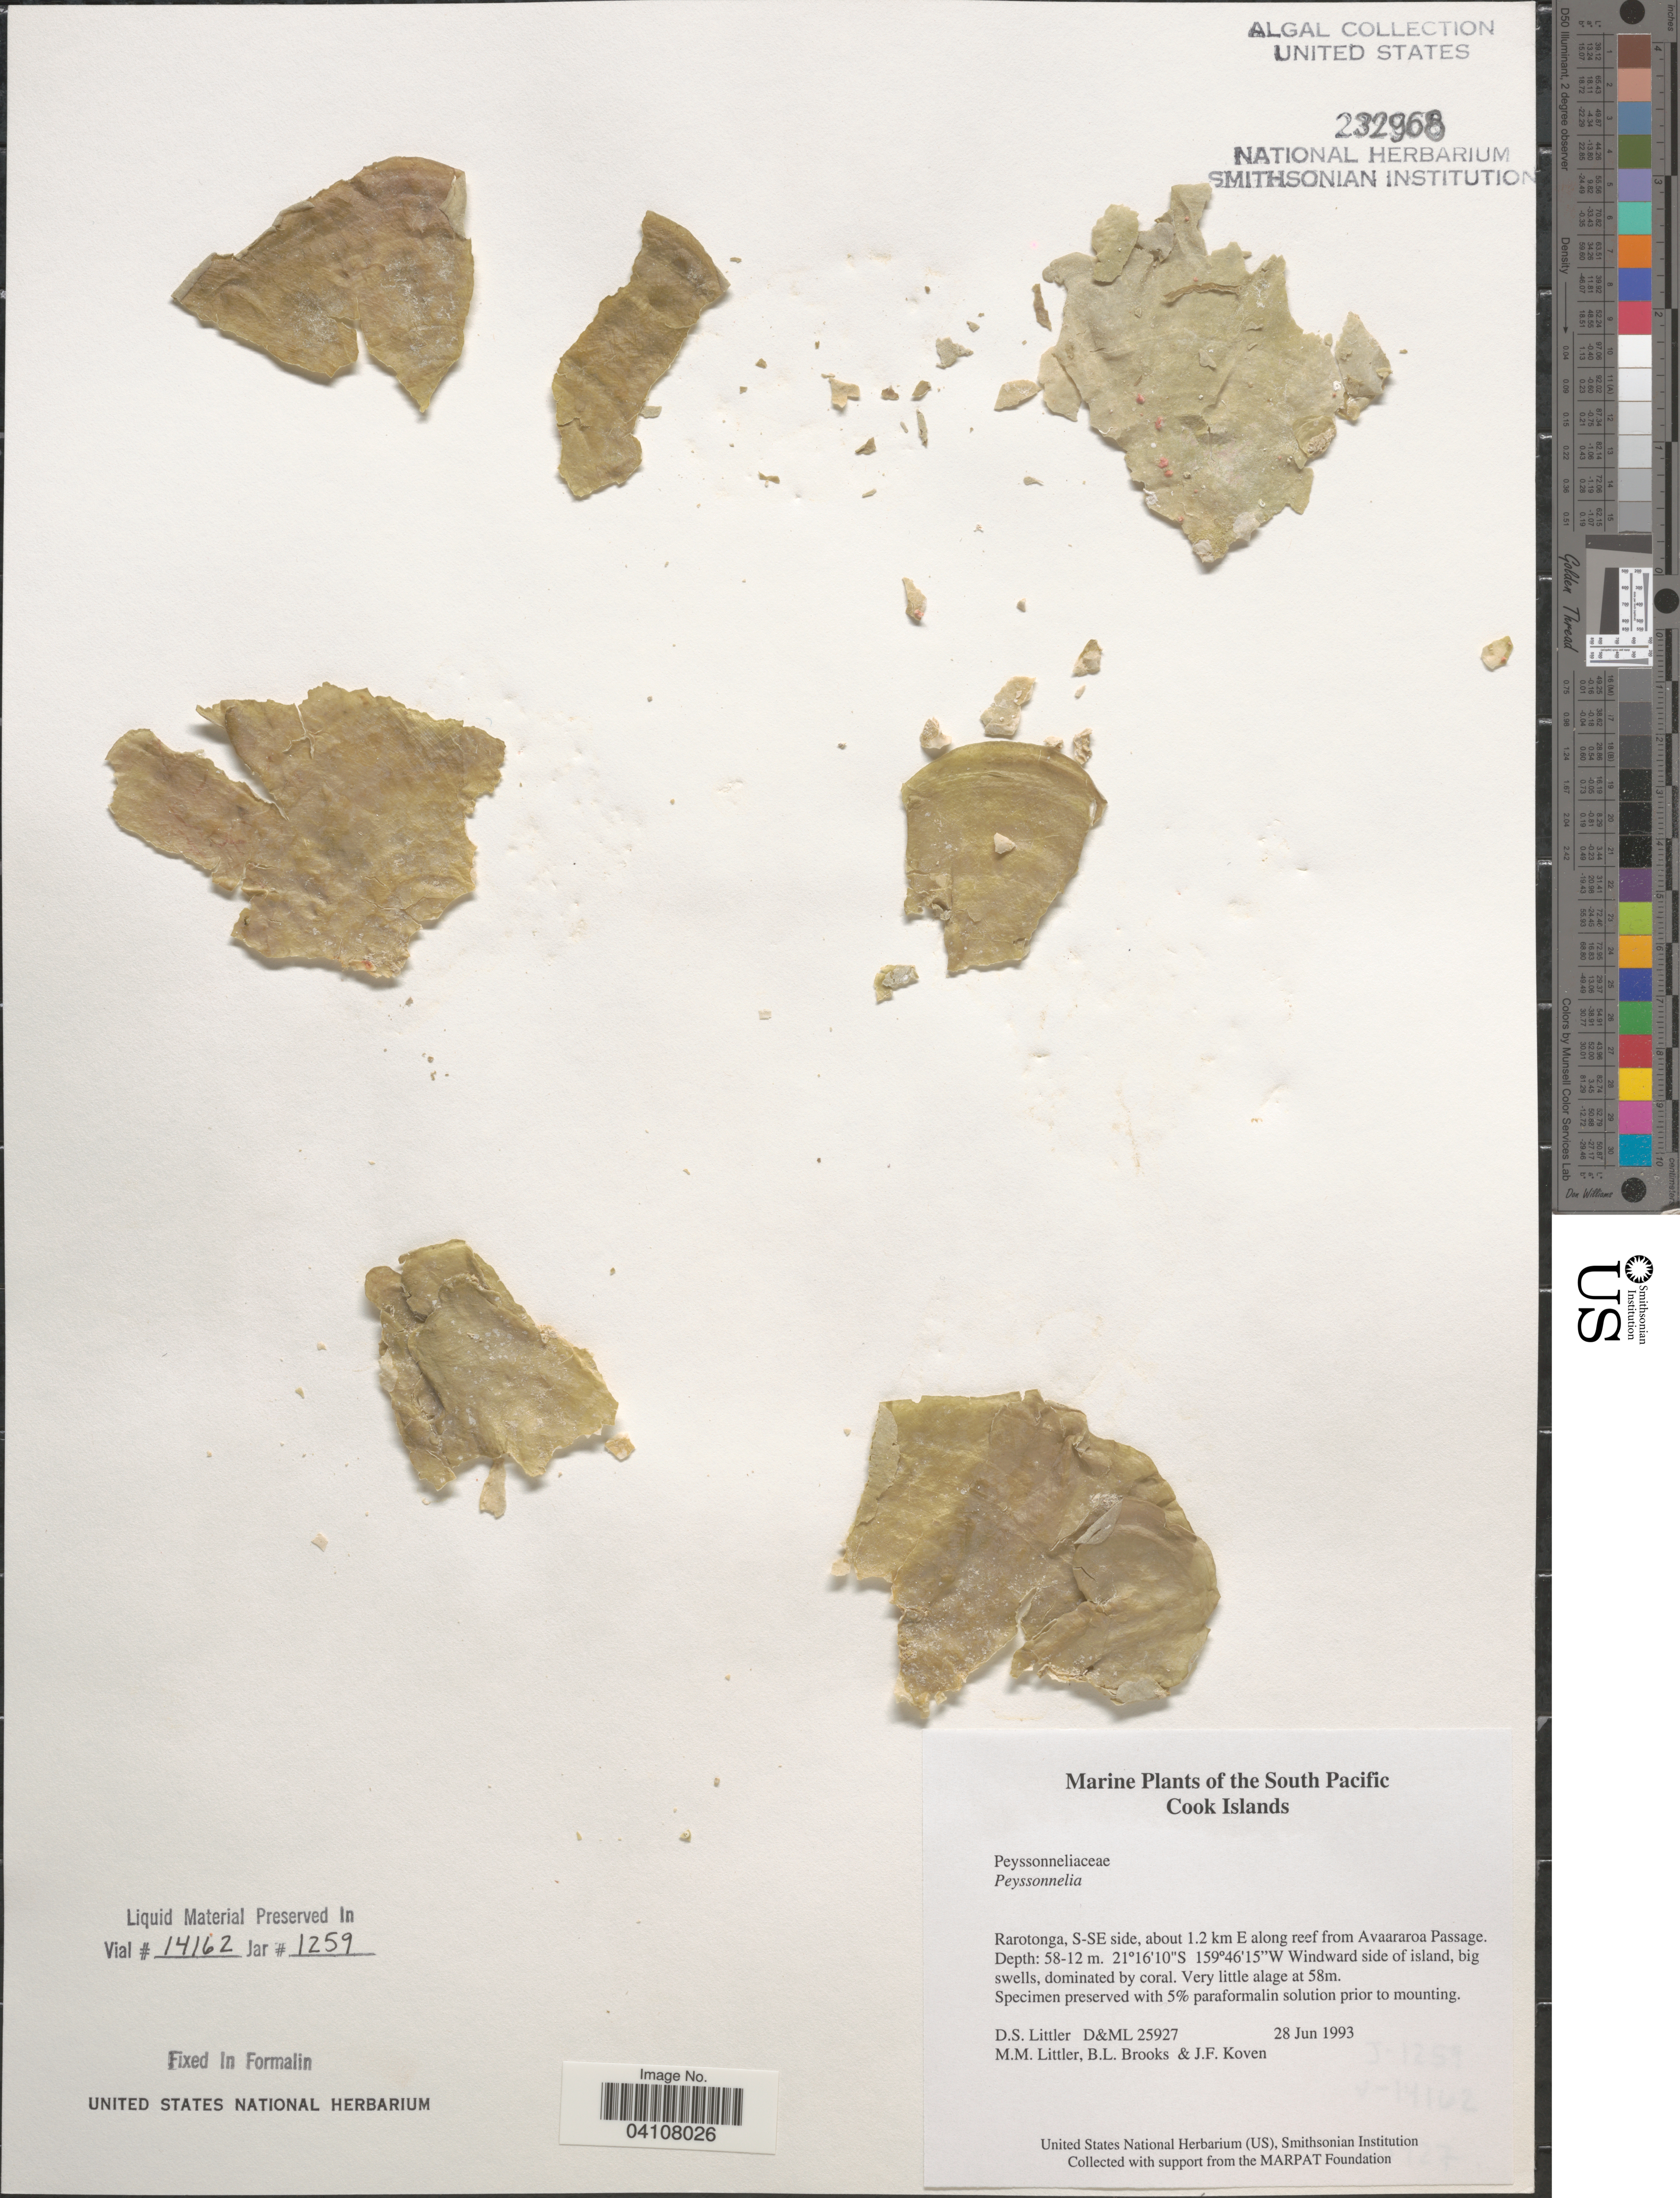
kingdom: Plantae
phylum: Rhodophyta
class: Florideophyceae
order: Peyssonneliales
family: Peyssonneliaceae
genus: Peyssonnelia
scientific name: Peyssonnelia sp.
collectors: D. S. Littler, B. Brooks & J. Koven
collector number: D&ML25927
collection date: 1993-06-28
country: Cook Islands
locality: The South Pacific. Rarotonga, S-SE side, about 1.2 km E along reef from Avaararoa Passage. Windward side of island.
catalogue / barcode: US 232968